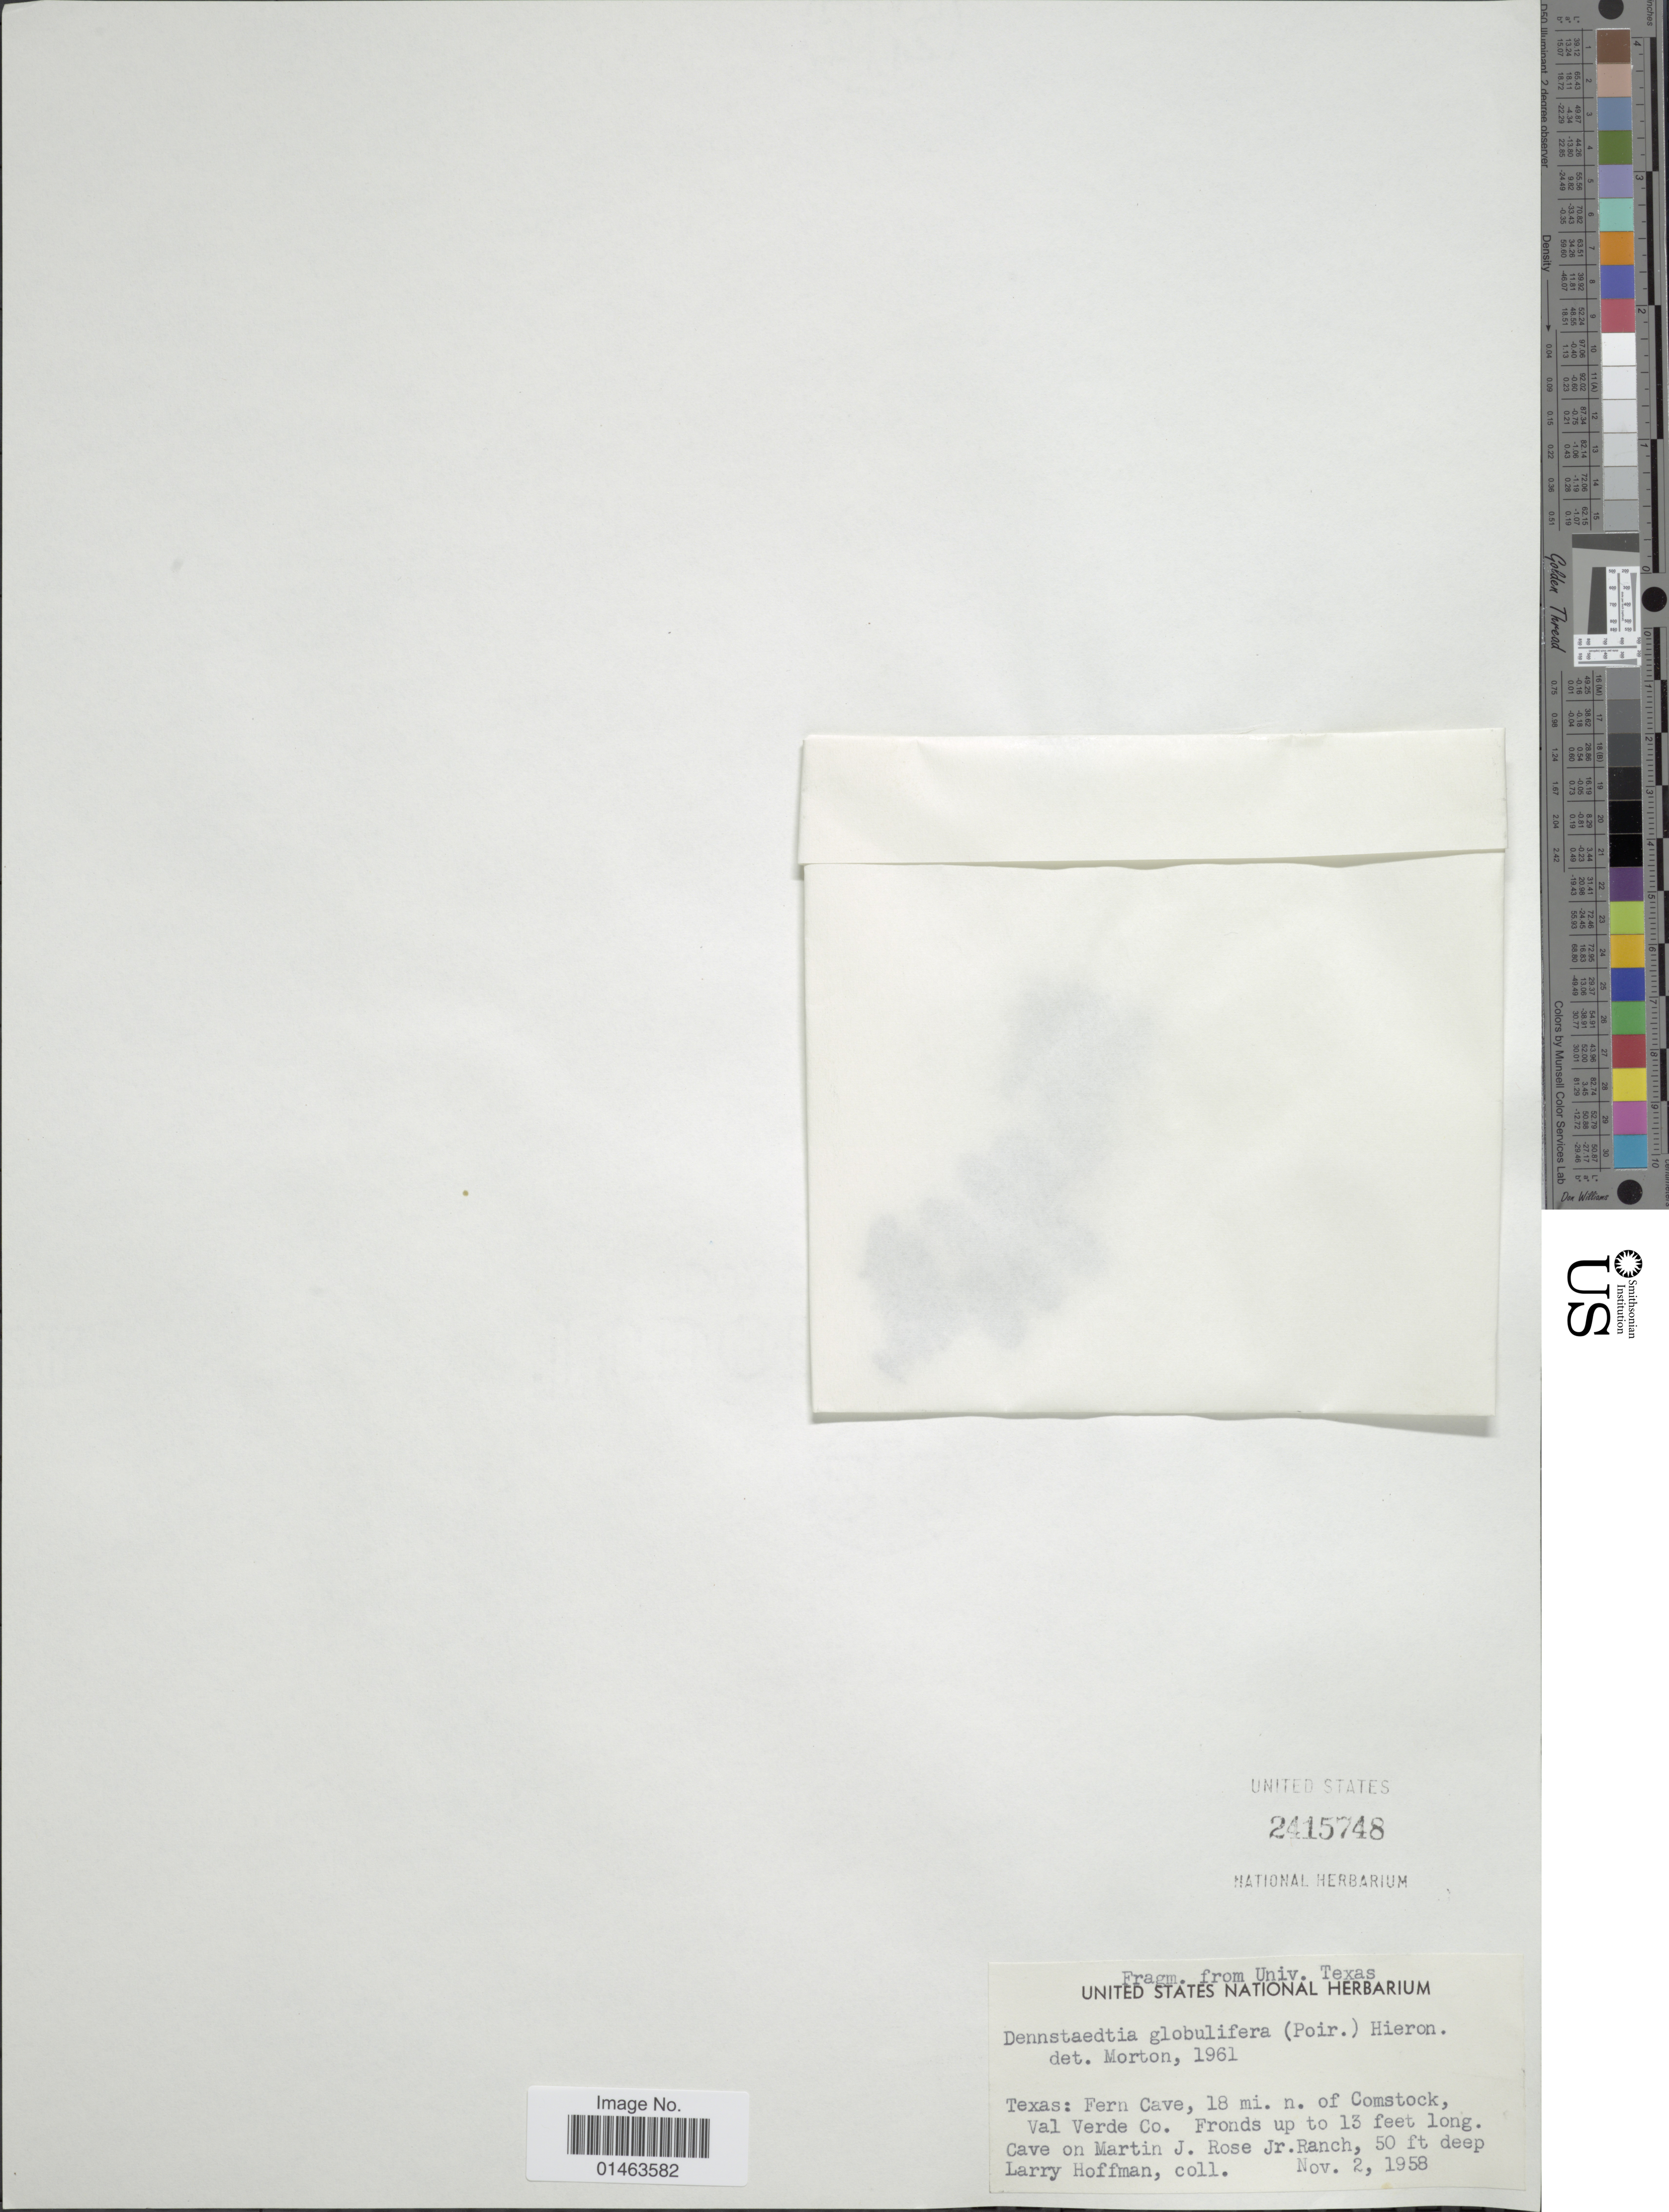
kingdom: Plantae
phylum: Tracheophyta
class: Polypodiopsida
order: Polypodiales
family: Dennstaedtiaceae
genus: Dennstaedtia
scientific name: Dennstaedtia globulifera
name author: (Poir.) Hieron.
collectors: L. R. Hoffman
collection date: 1958-11-02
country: United States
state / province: Texas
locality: Texas: Fern cave, 18 mi. n. of Comstock, Val Verde Co. Fronds up to 13 feet long. Cave on Martin J. Rose Jr. Ranch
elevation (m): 15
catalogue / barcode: US 2415748